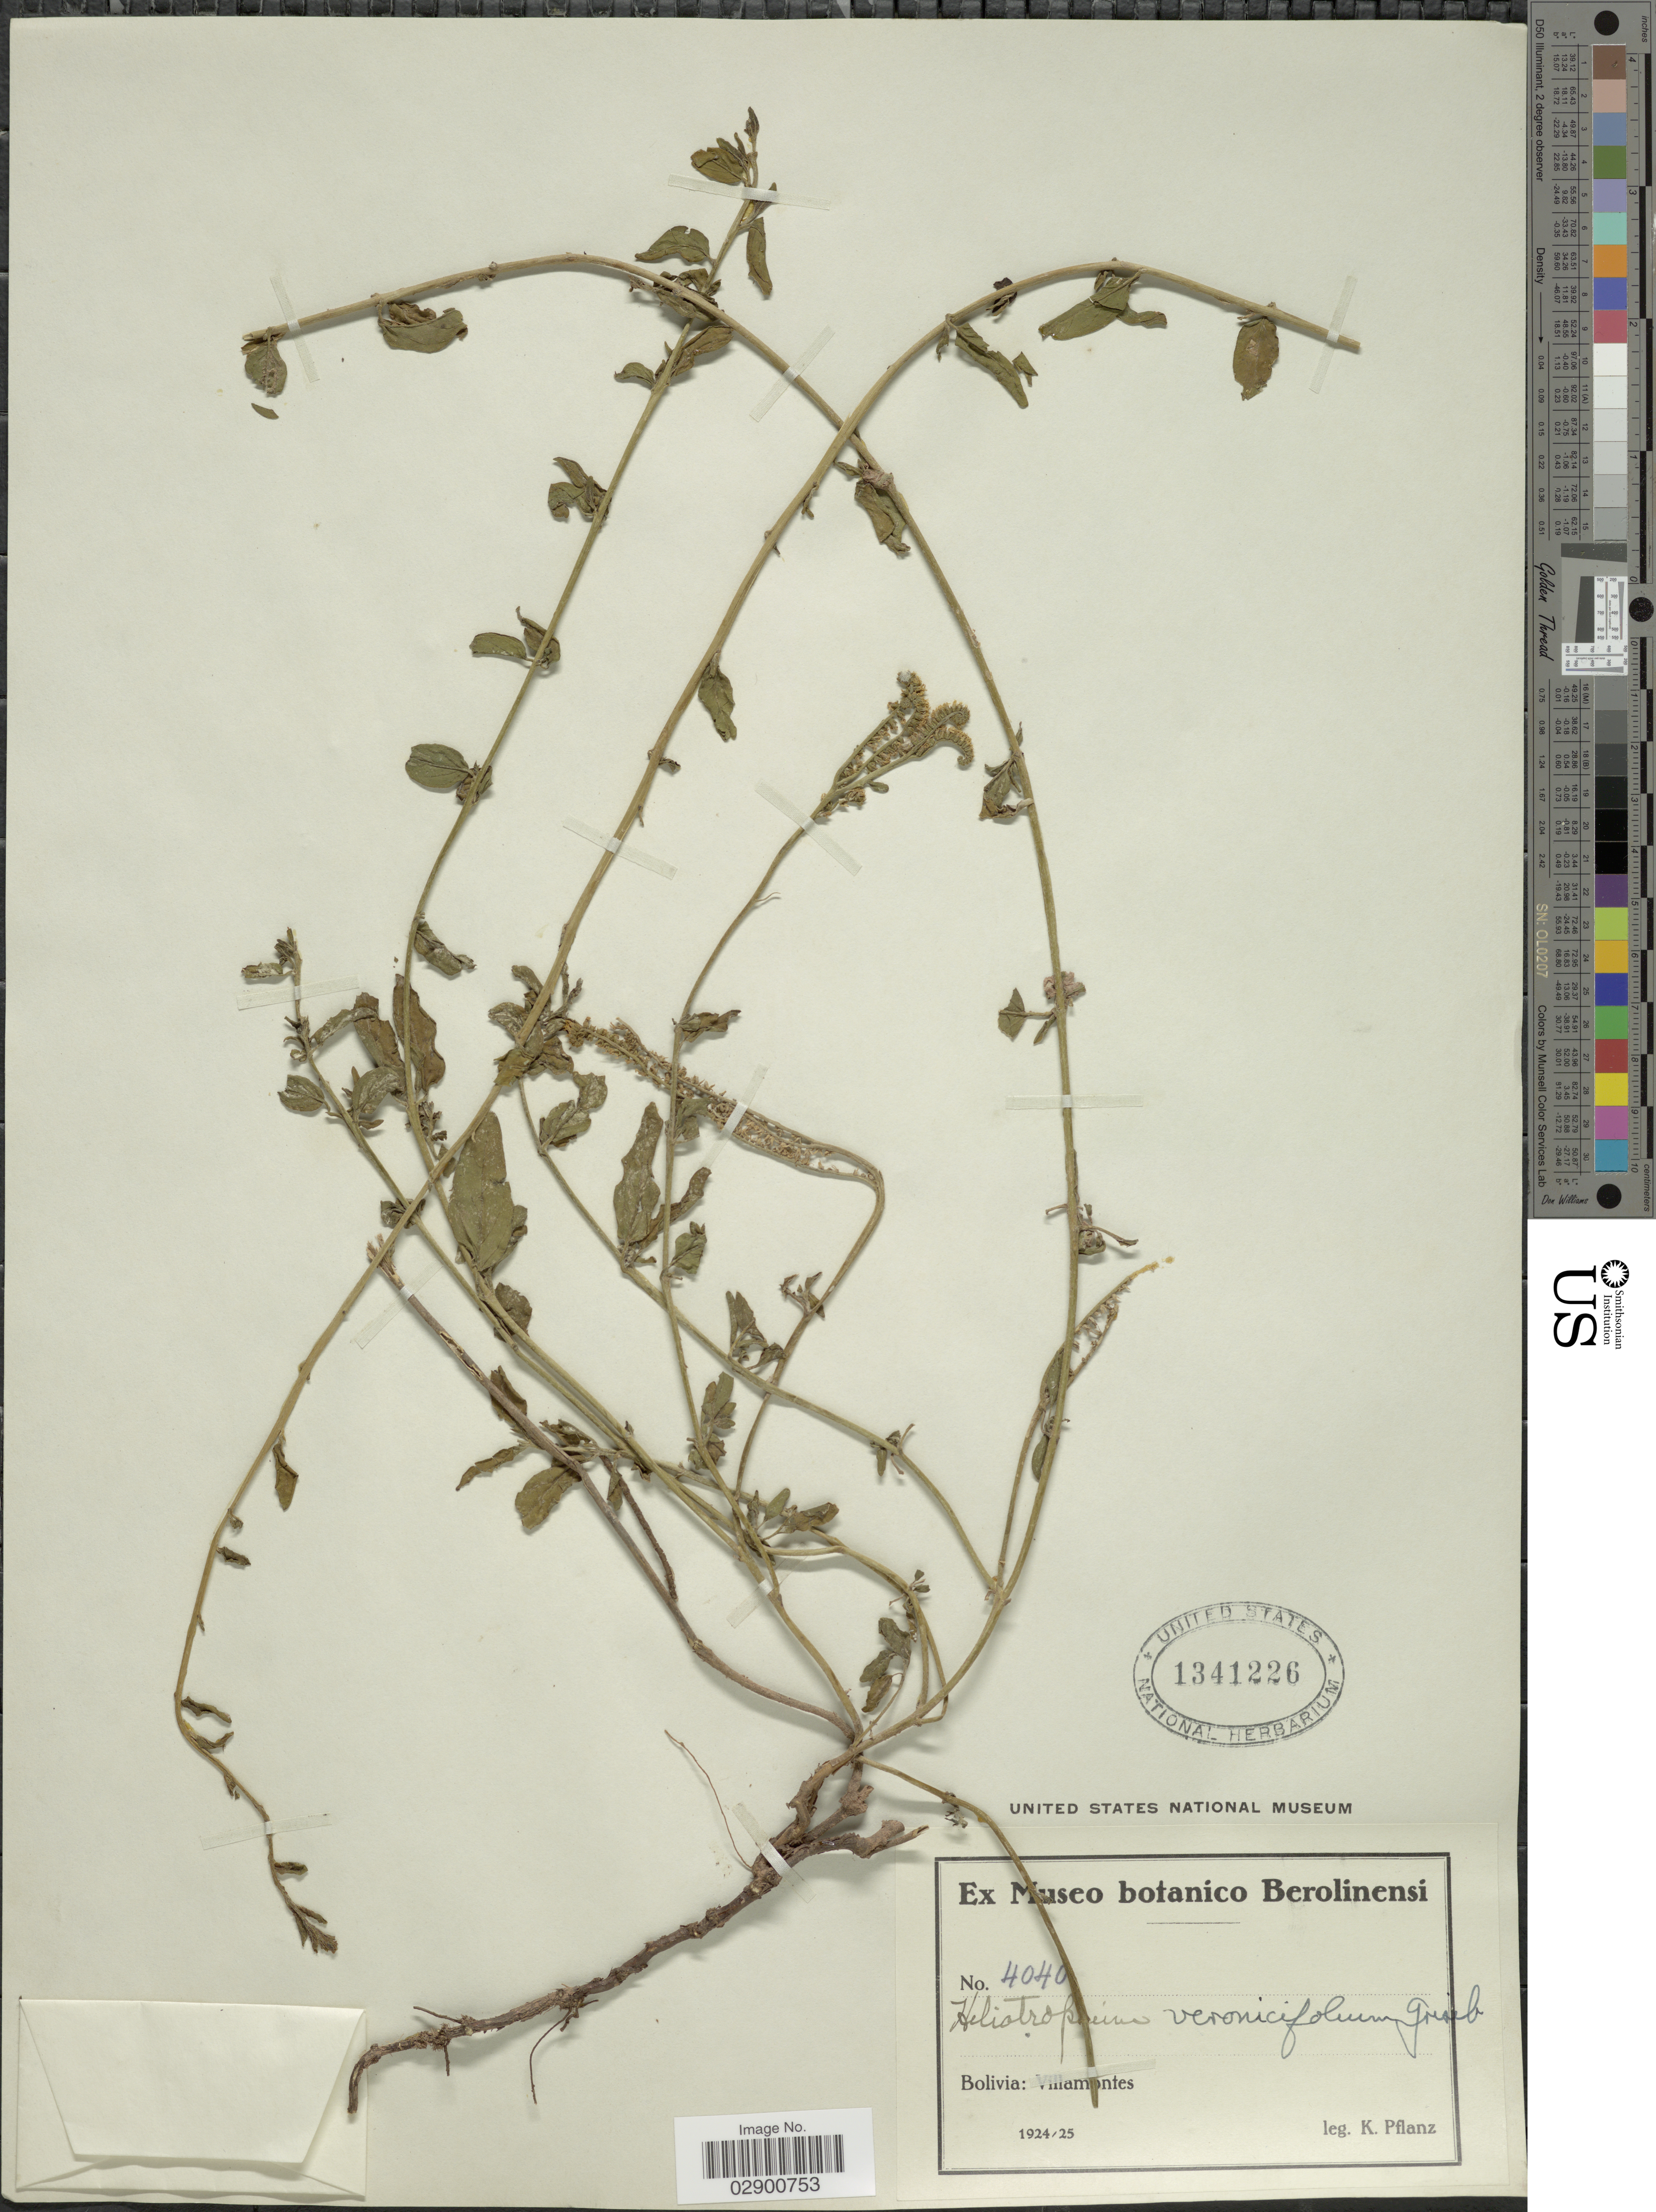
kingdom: Plantae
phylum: Tracheophyta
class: Magnoliopsida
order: Boraginales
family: Heliotropiaceae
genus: Heliotropium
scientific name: Heliotropium veronicifolium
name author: Griseb.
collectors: K. Pflanz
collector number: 4040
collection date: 1924/1925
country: Bolivia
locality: Villamontes.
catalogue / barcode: US 1341226